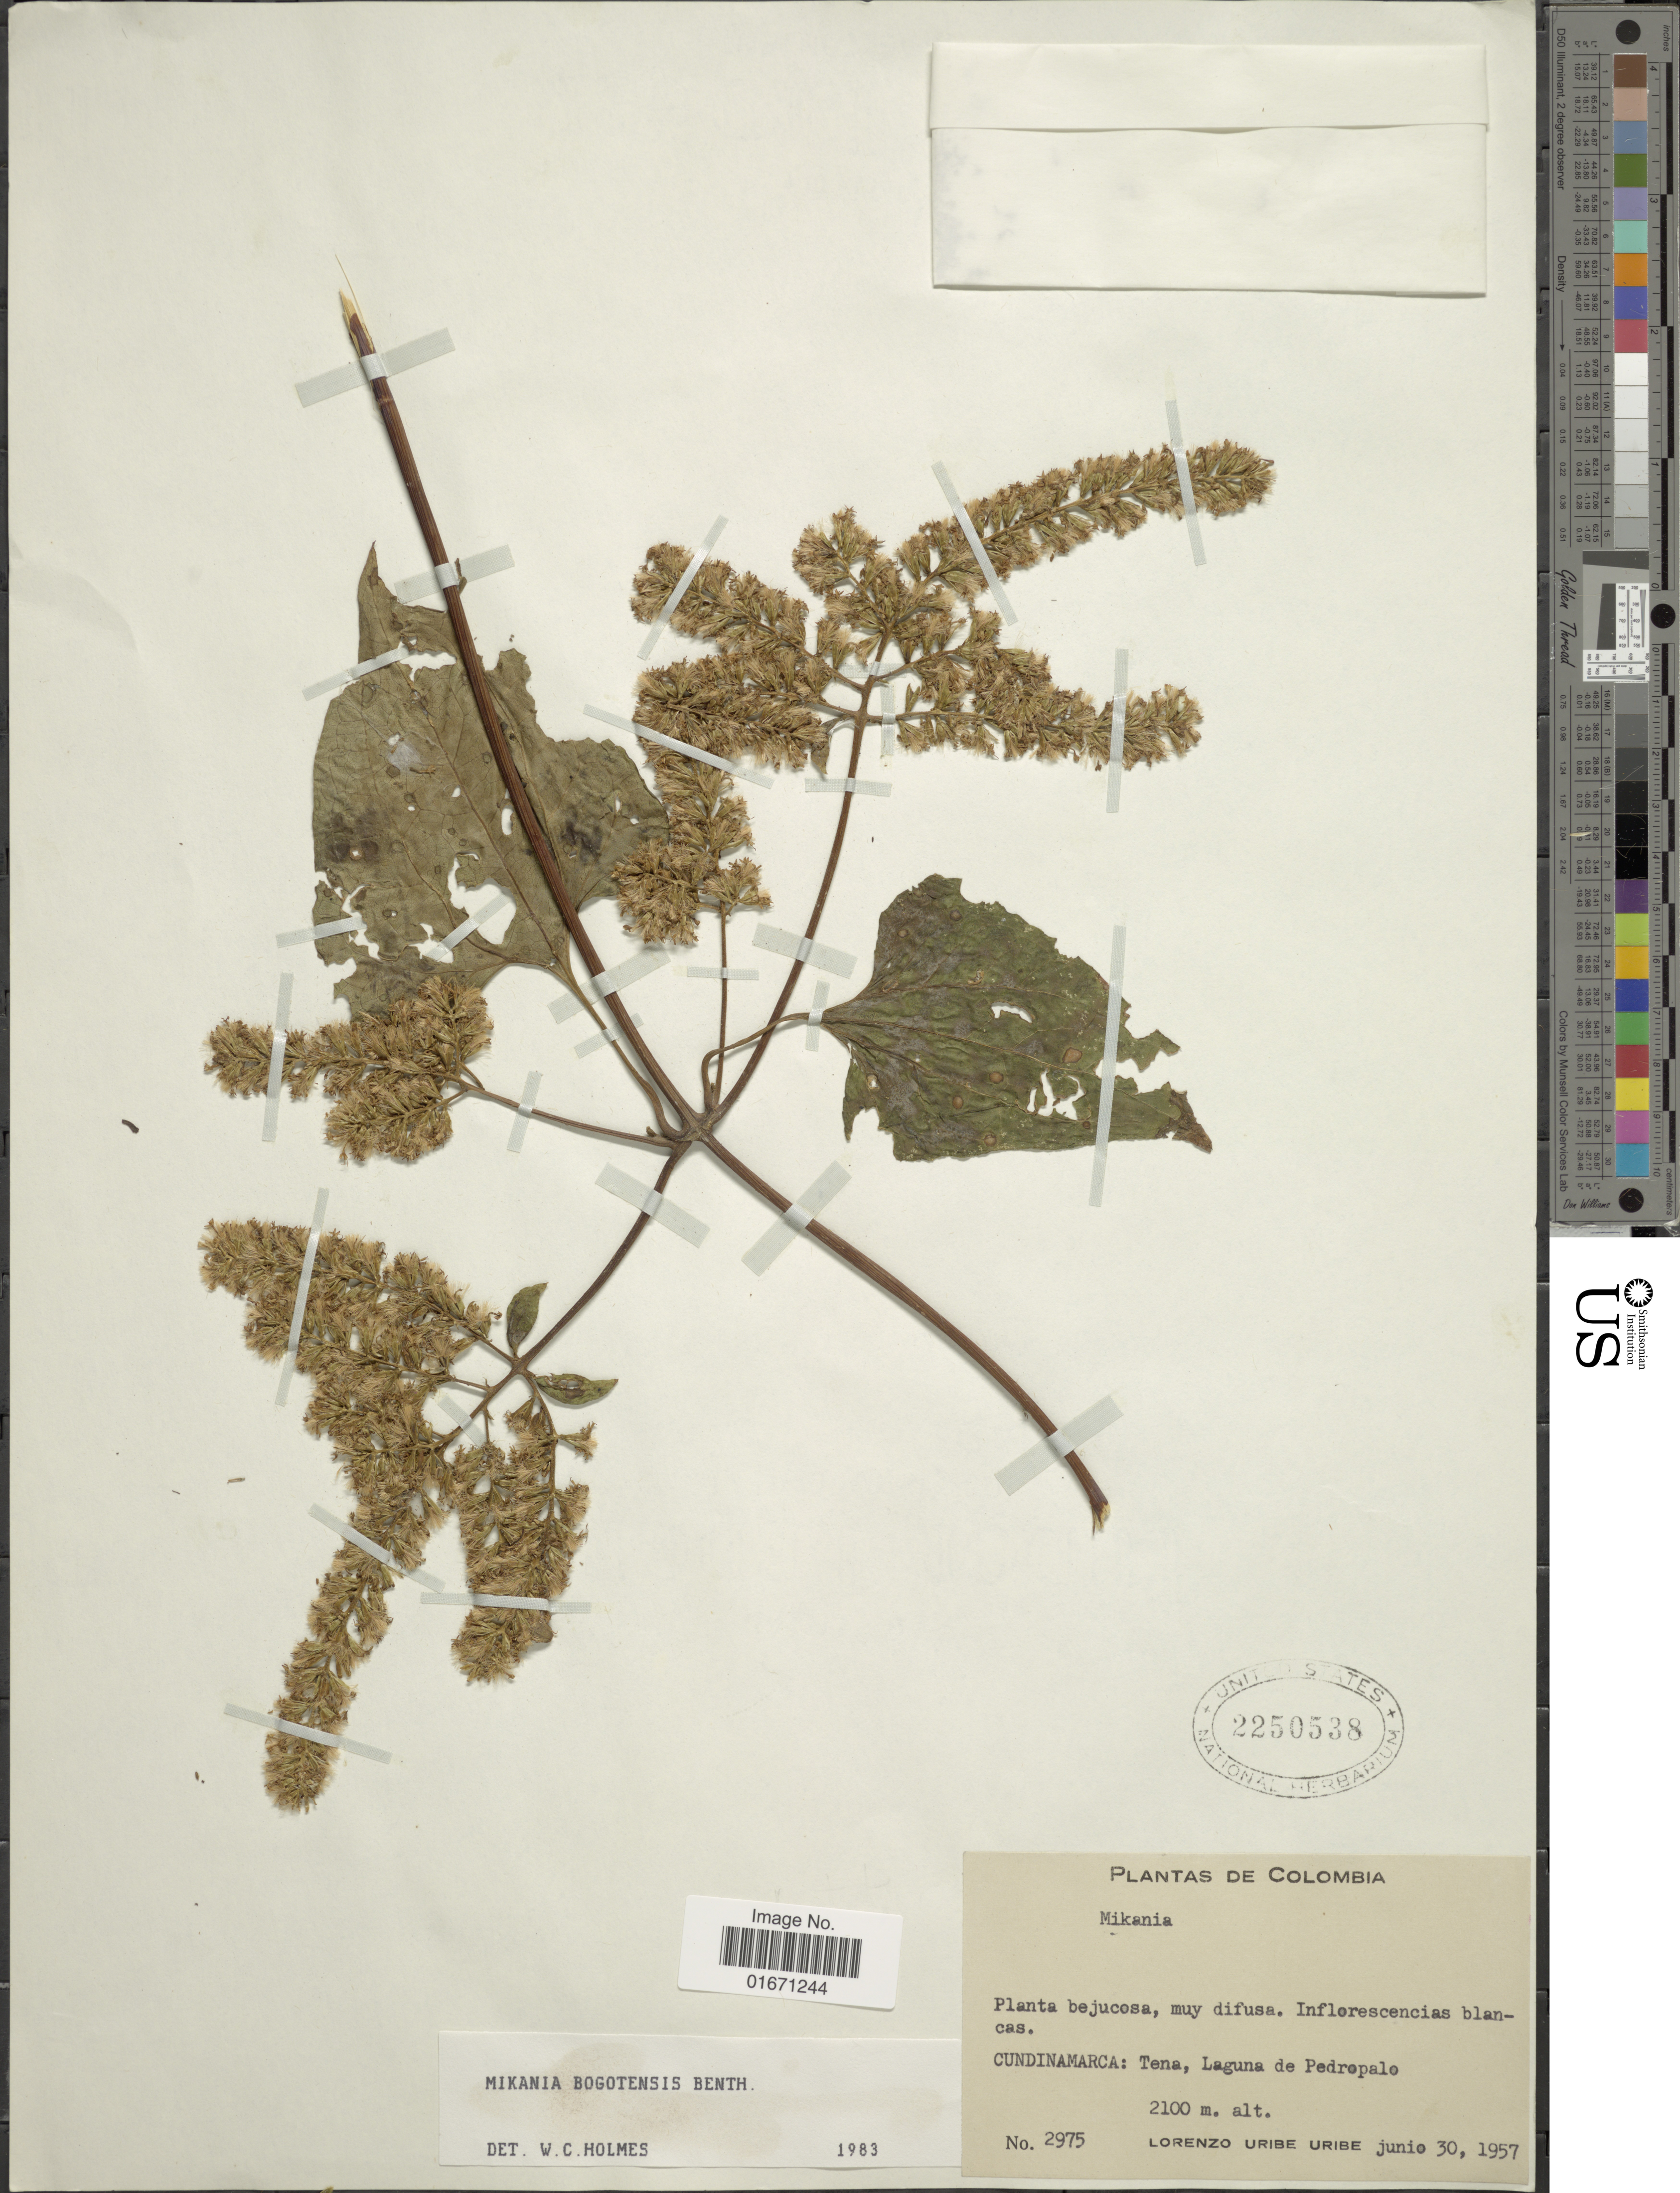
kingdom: Plantae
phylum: Tracheophyta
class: Magnoliopsida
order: Asterales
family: Asteraceae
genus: Mikania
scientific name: Mikania bogotensis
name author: Benth.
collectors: L. Uribe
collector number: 2975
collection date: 1957-06-30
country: Colombia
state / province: Cundinamarca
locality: Tena, Laguna de Pedropalo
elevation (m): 2100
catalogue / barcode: US 2250538